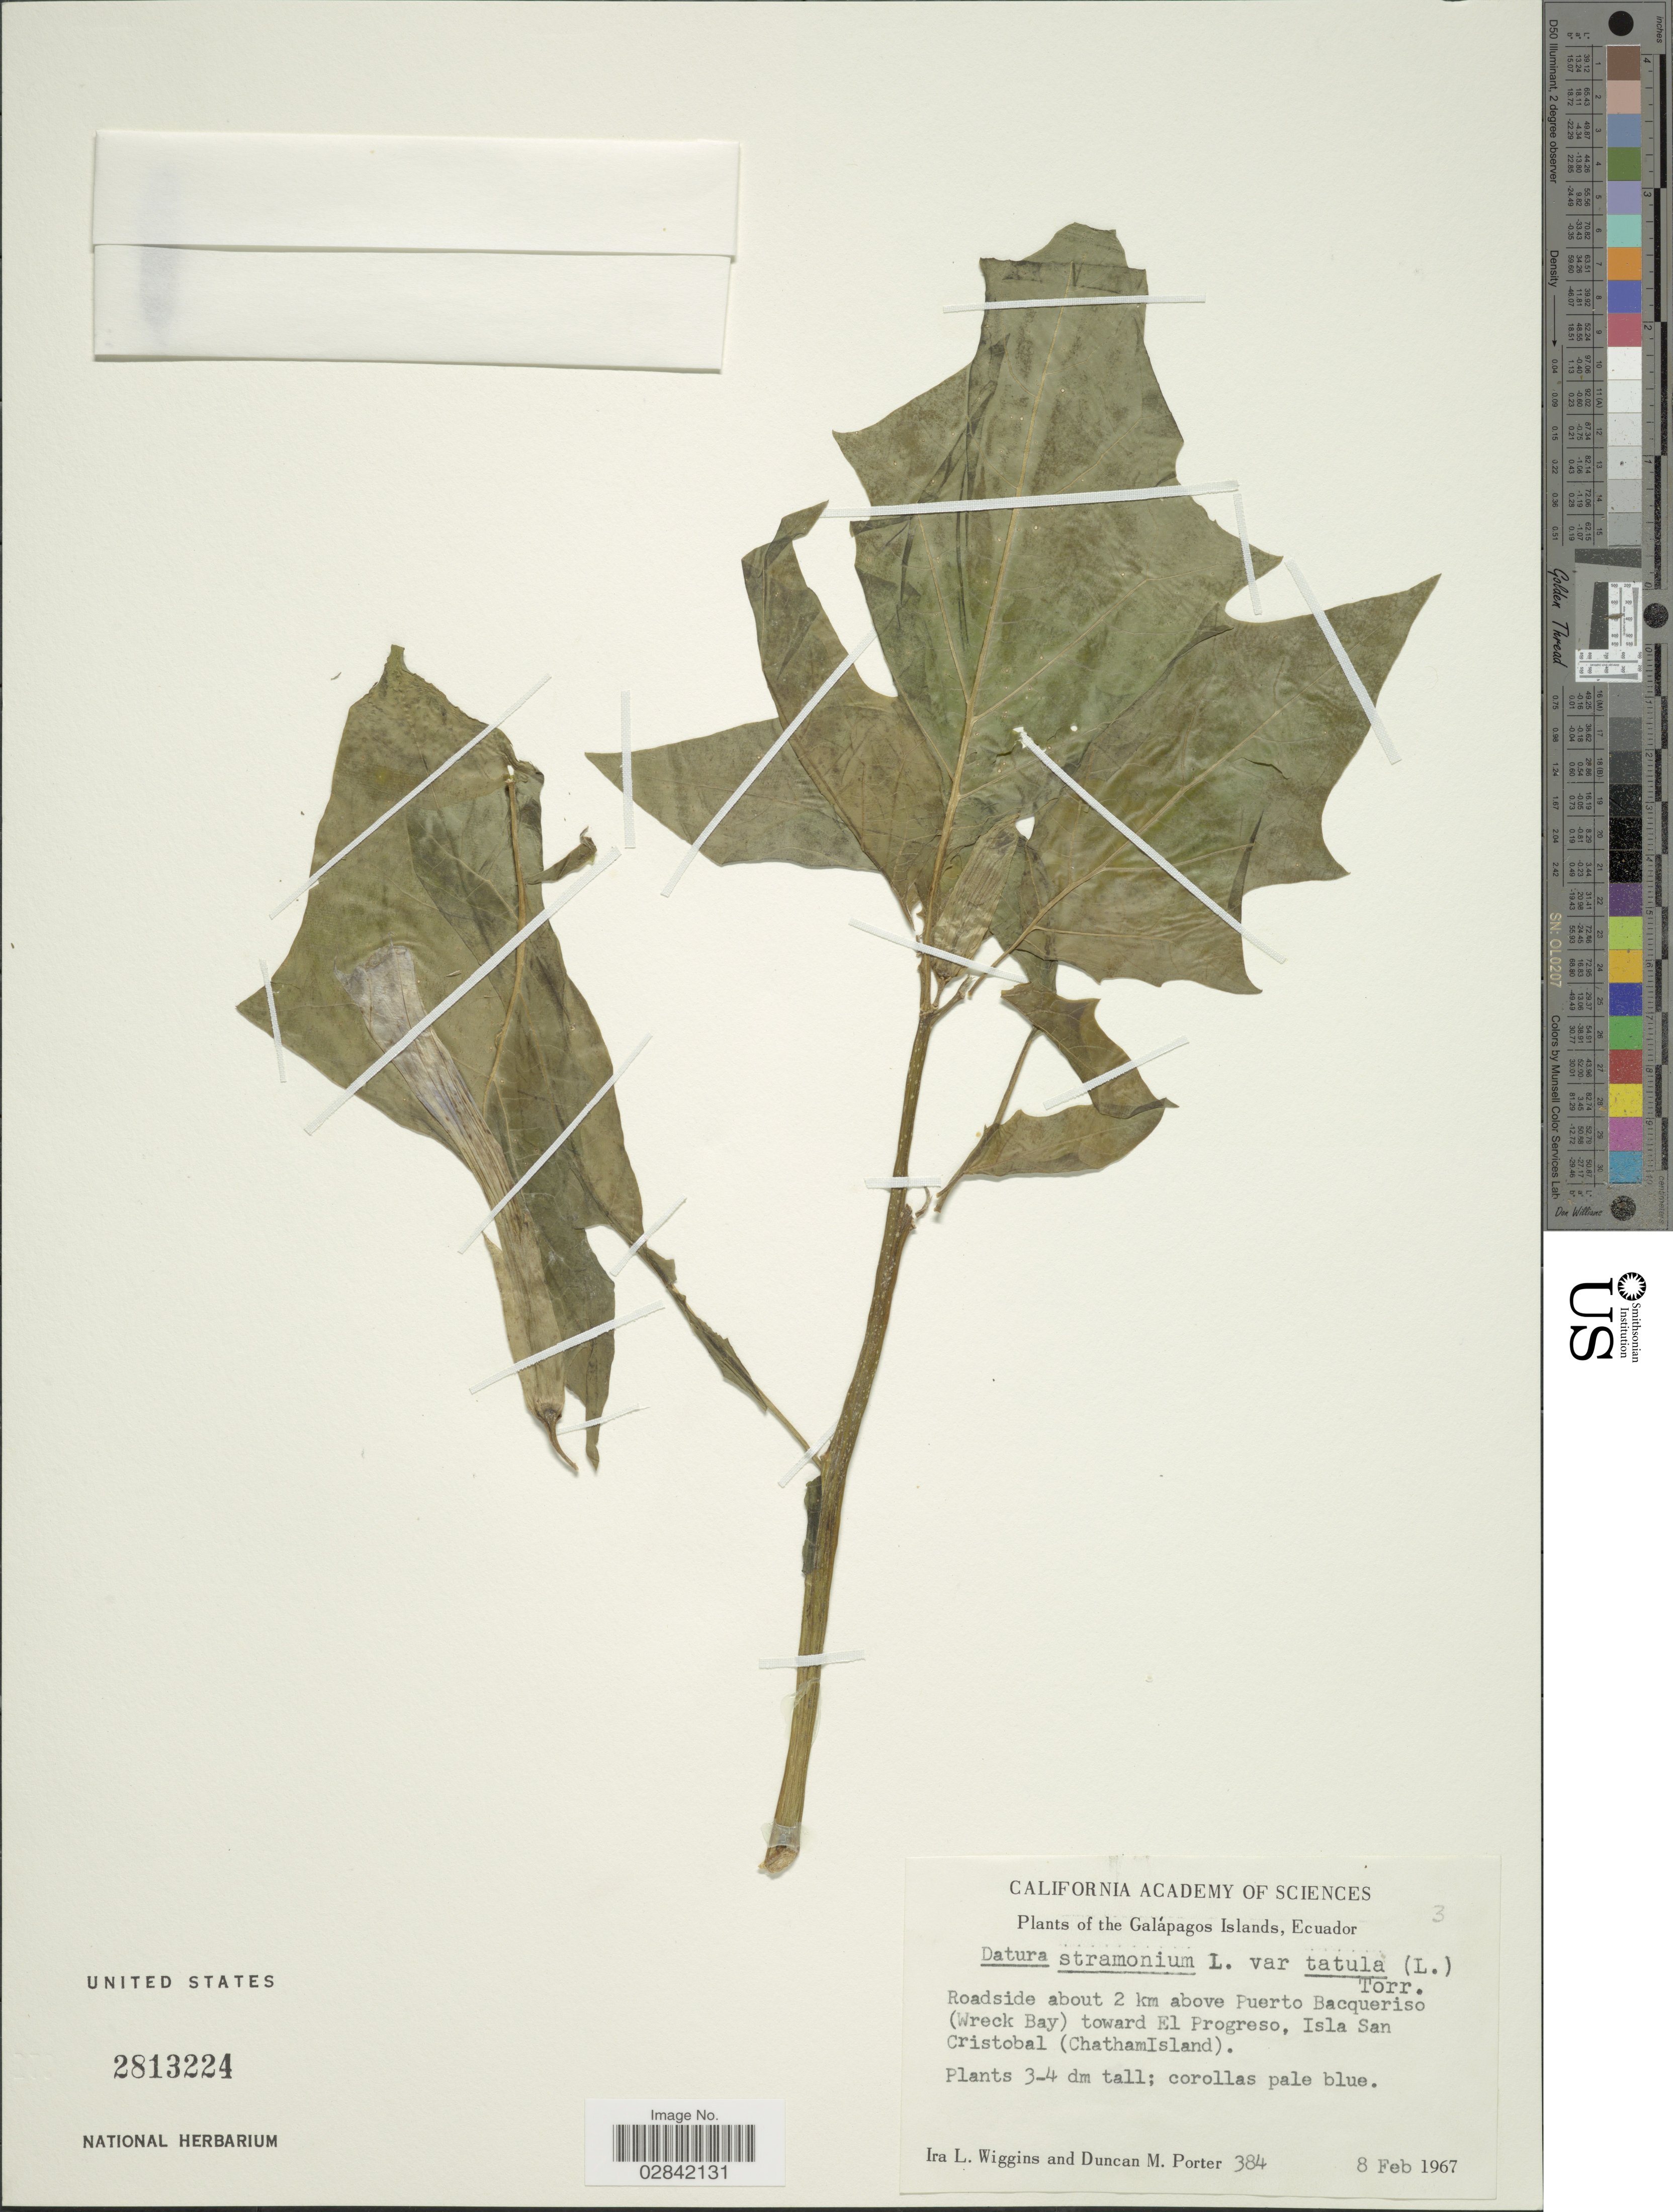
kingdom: Plantae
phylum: Tracheophyta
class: Magnoliopsida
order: Solanales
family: Solanaceae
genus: Datura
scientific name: Datura stramonium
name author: L.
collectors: I. L. Wiggins & D. Porter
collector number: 384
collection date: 1967-02-08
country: Ecuador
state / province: Colón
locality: The Galápagos Islands, Ecuador, Roadside about 2 km above Puerto Bacqueriso (Wreck Bay) toward El Progreso, Isla San Cristobal (ChathamIsland).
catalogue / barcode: US 2813224